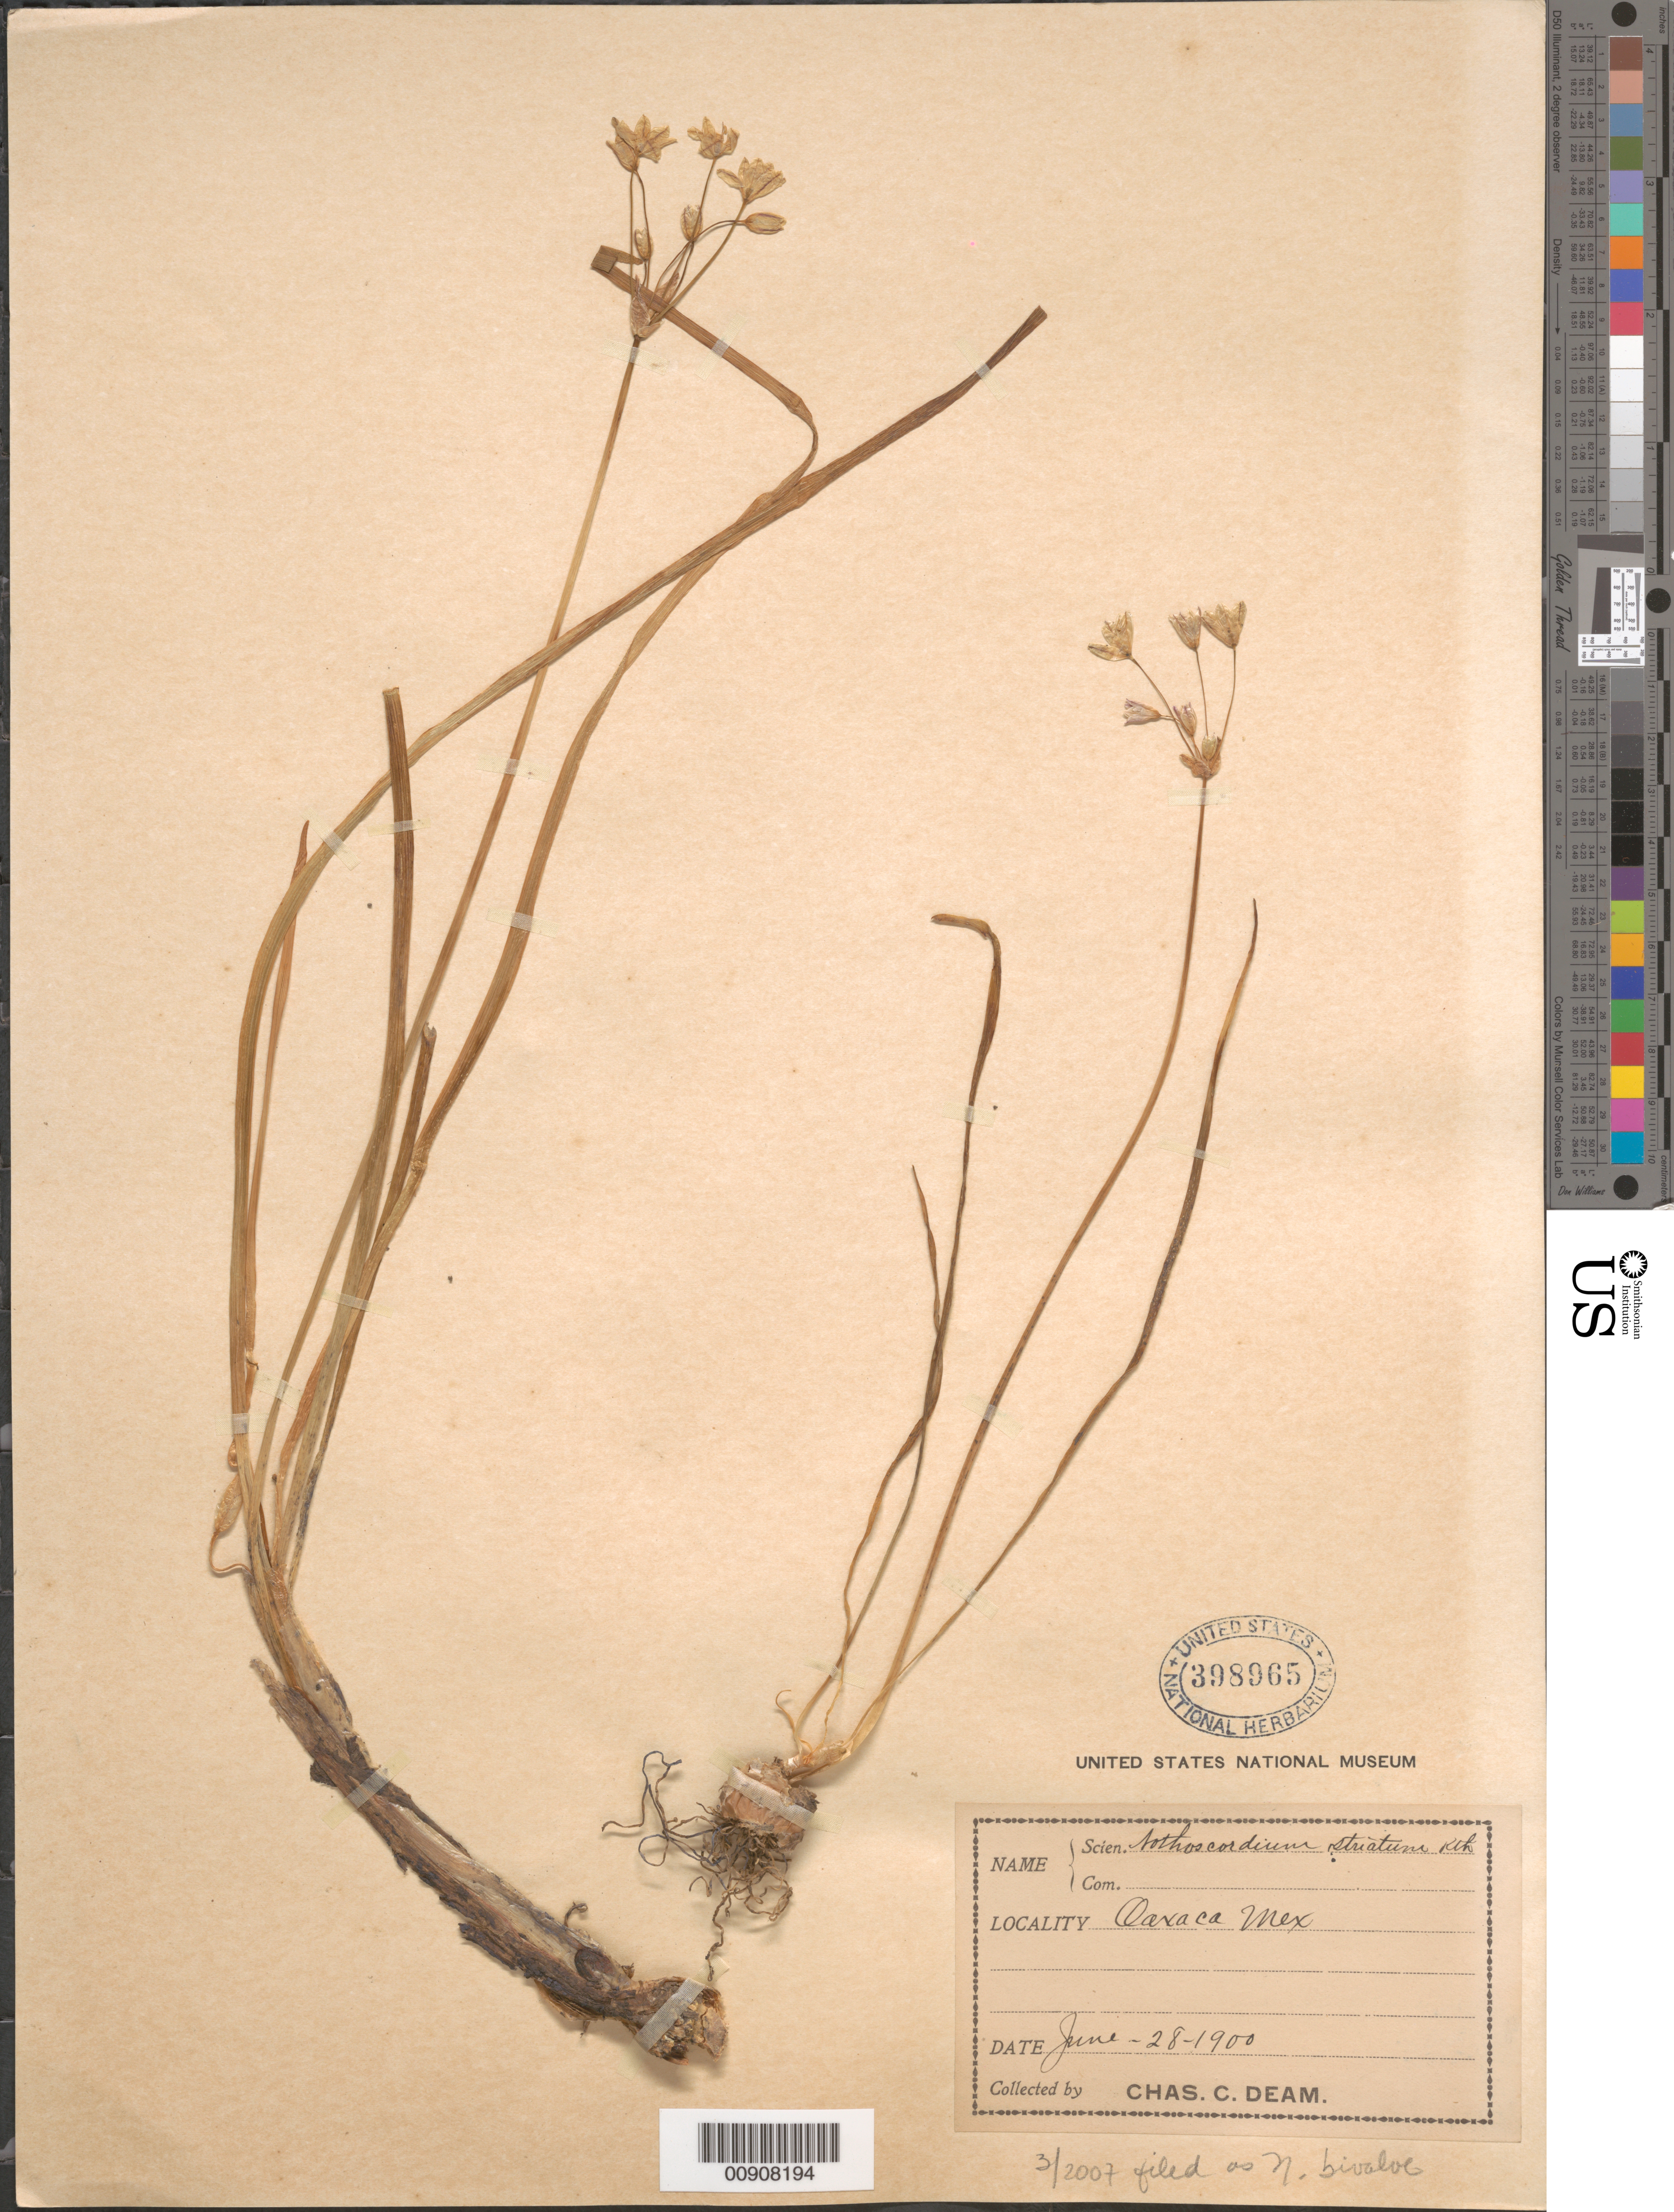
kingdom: Plantae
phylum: Tracheophyta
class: Liliopsida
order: Asparagales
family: Amaryllidaceae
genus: Nothoscordum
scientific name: Nothoscordum bivalve var. bivalve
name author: (L.) Britton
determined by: Strong, M. T., (US), Smithsonian Institution - National Museum of Natural History (UNITED STATES)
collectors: C. C. Deam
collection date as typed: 28 Jun 1900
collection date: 1900-06-28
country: Mexico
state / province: Oaxaca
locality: Oaxaca.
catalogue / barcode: US 398965